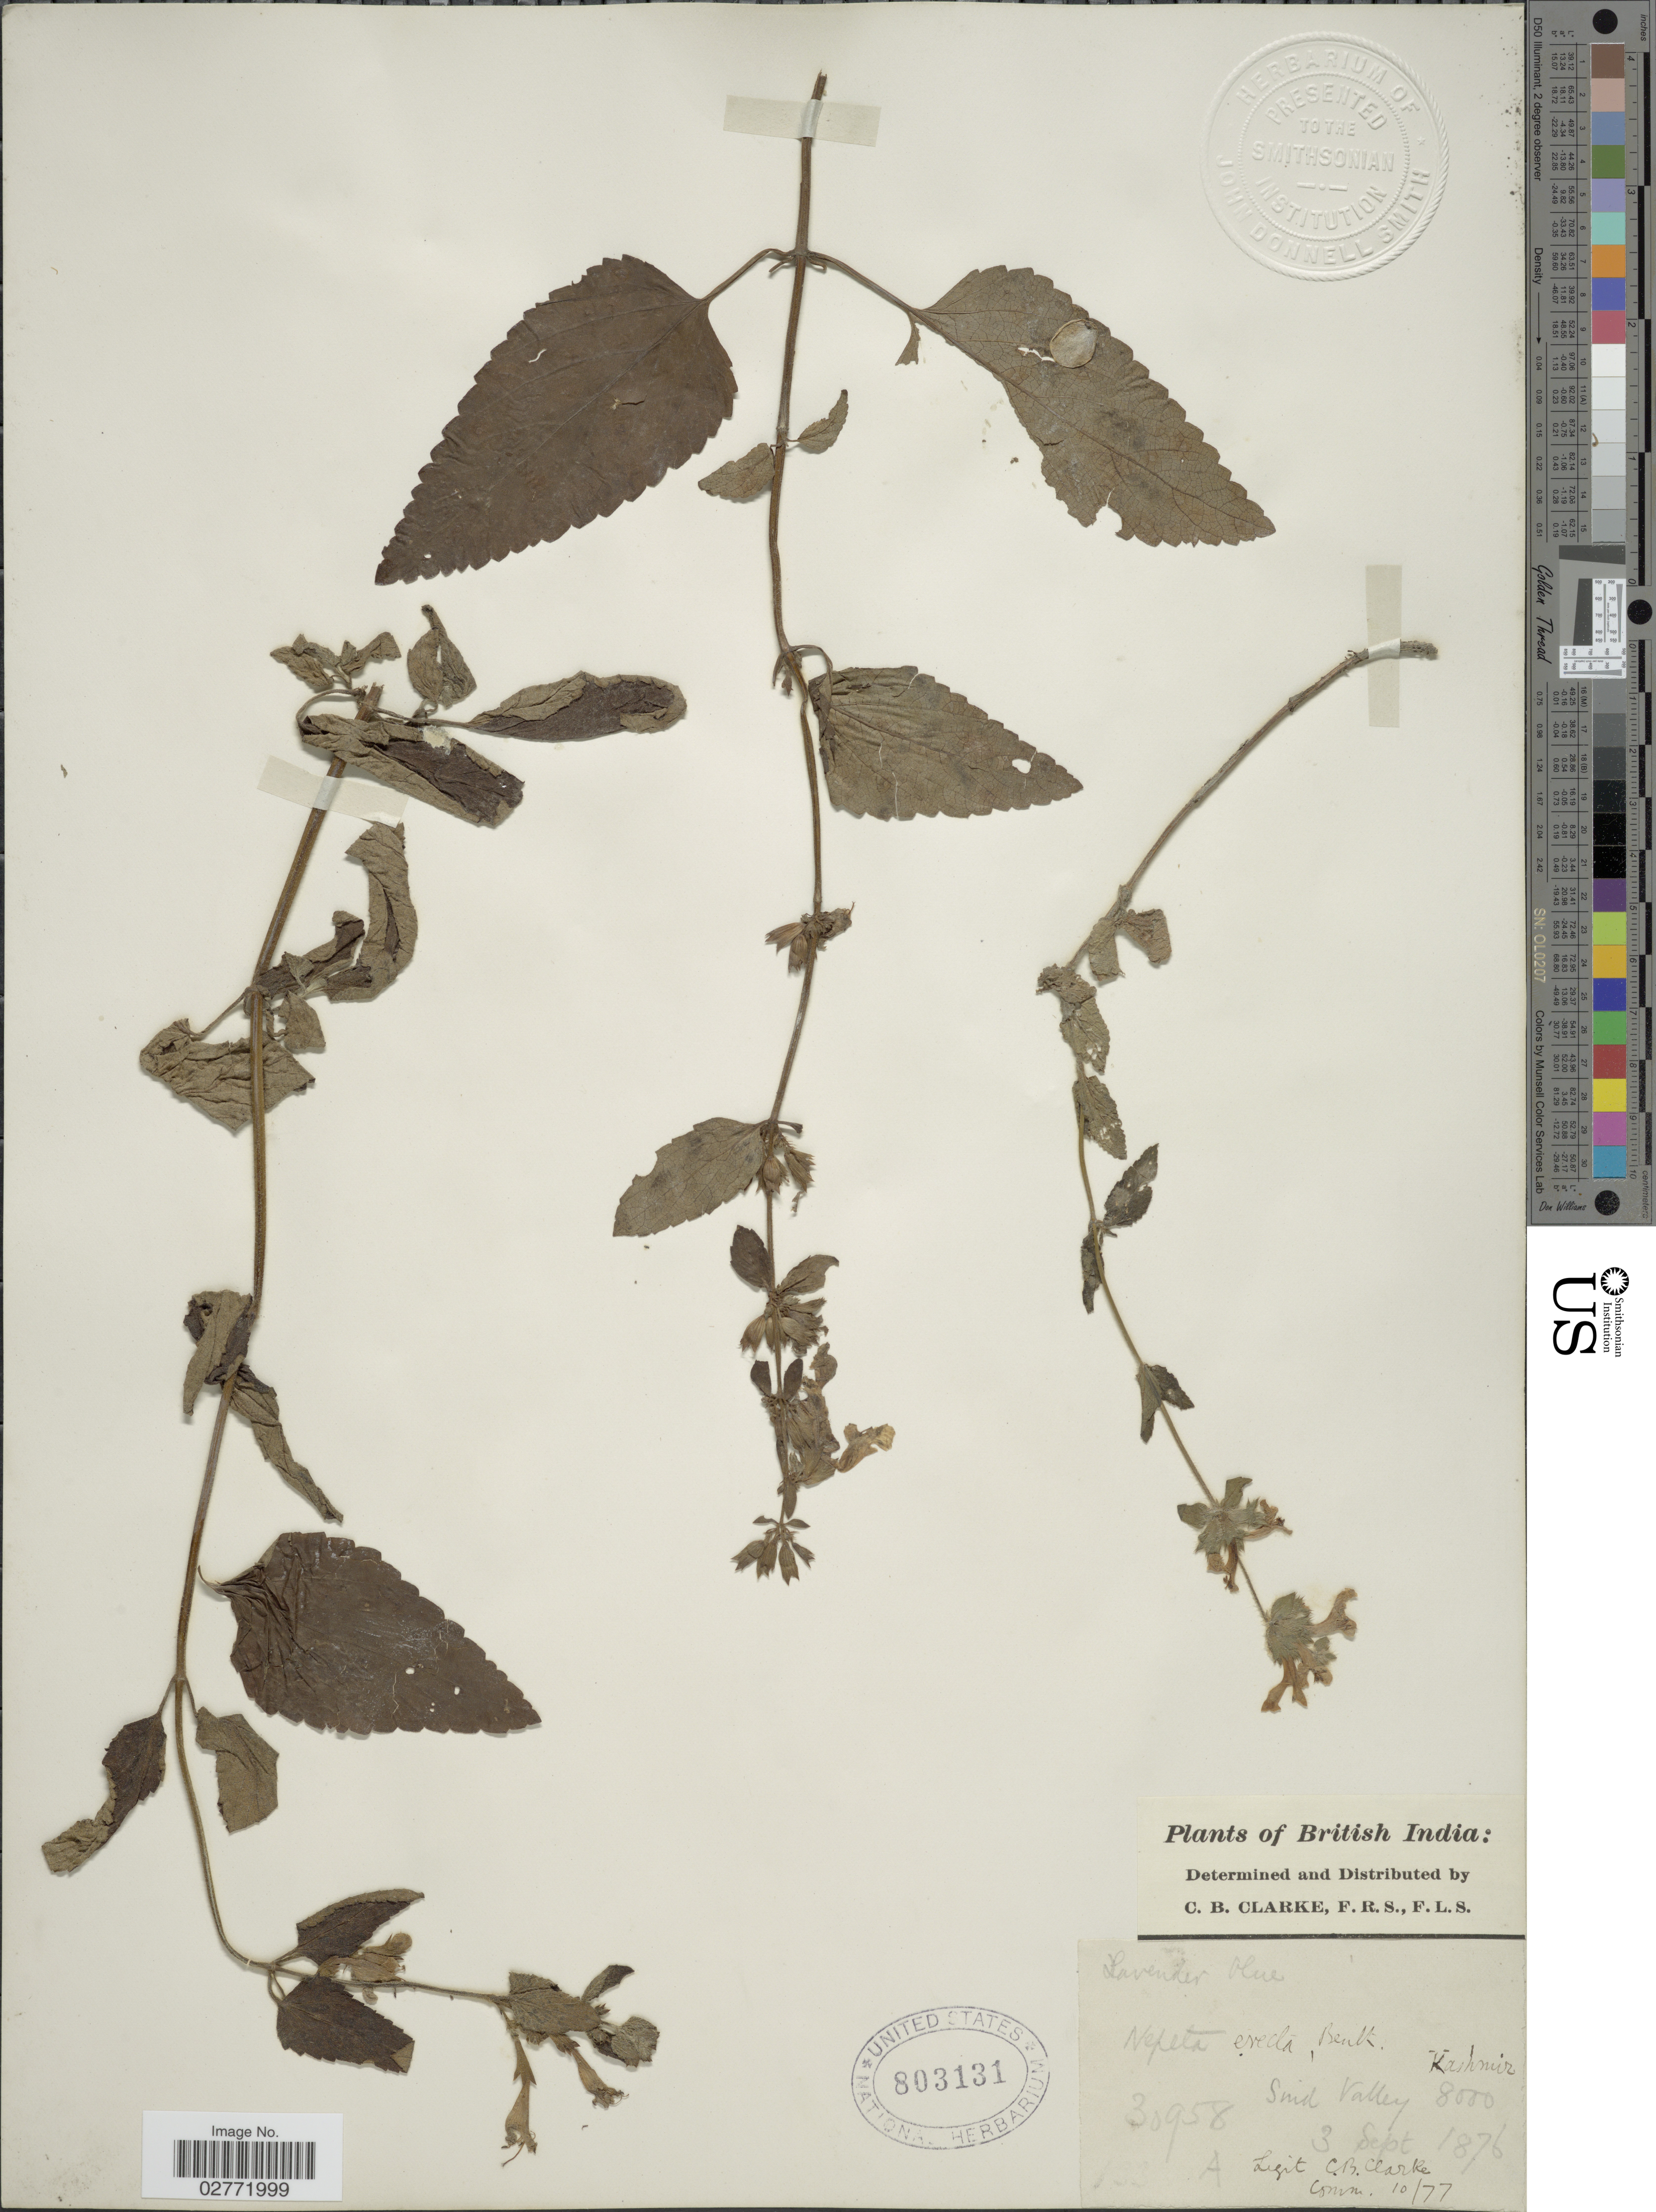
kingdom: Plantae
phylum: Tracheophyta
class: Magnoliopsida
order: Lamiales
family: Lamiaceae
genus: Nepeta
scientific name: Nepeta erecta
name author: (Royle ex Benth.) Benth.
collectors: C. B. Clarke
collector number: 30958A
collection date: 1876-09-03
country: India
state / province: Jammu and Kashmir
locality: British India, Sind Valley, Kashmir.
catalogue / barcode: US 803131